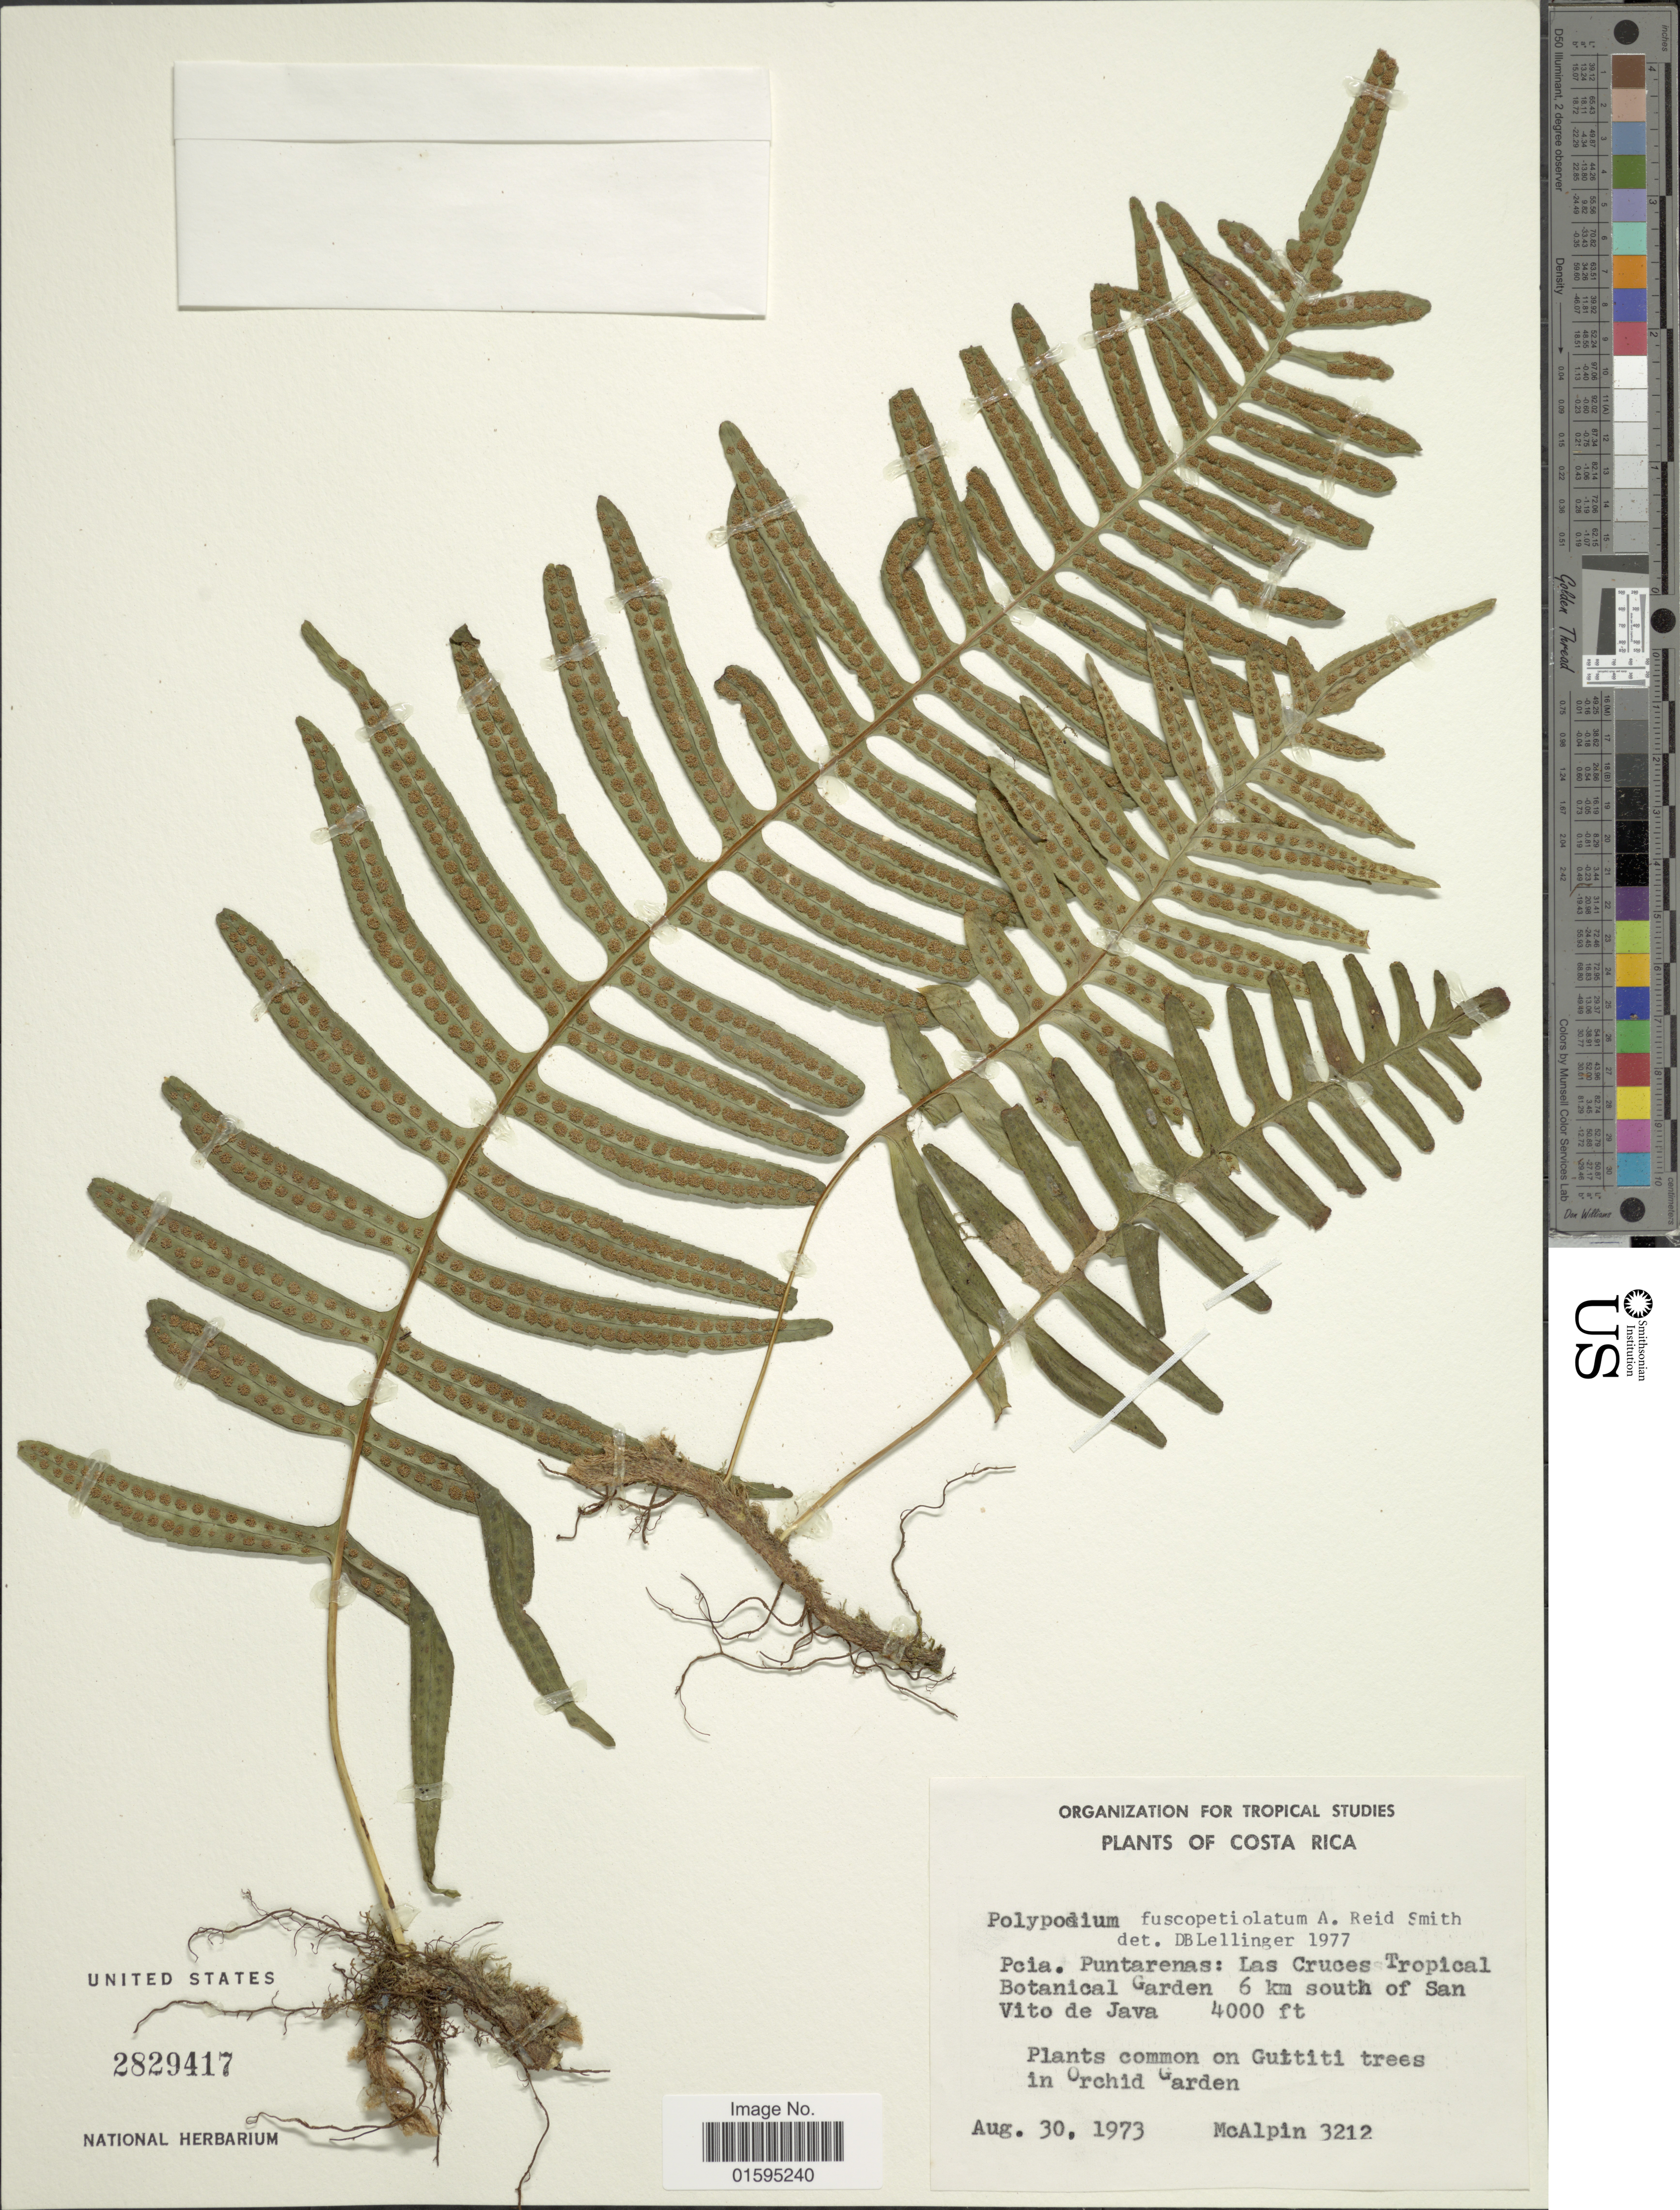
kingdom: Plantae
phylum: Tracheophyta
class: Polypodiopsida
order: Polypodiales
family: Polypodiaceae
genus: Polypodium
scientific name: Polypodium fuscopetiolatum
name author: A.R. Sm.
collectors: -- McAlpin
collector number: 3212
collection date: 1973-08-30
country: Costa Rica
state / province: Puntarenas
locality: Las Cruces Tropical Botanical Garden 6 km south of San Vito de Java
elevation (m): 1219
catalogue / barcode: US 2829417